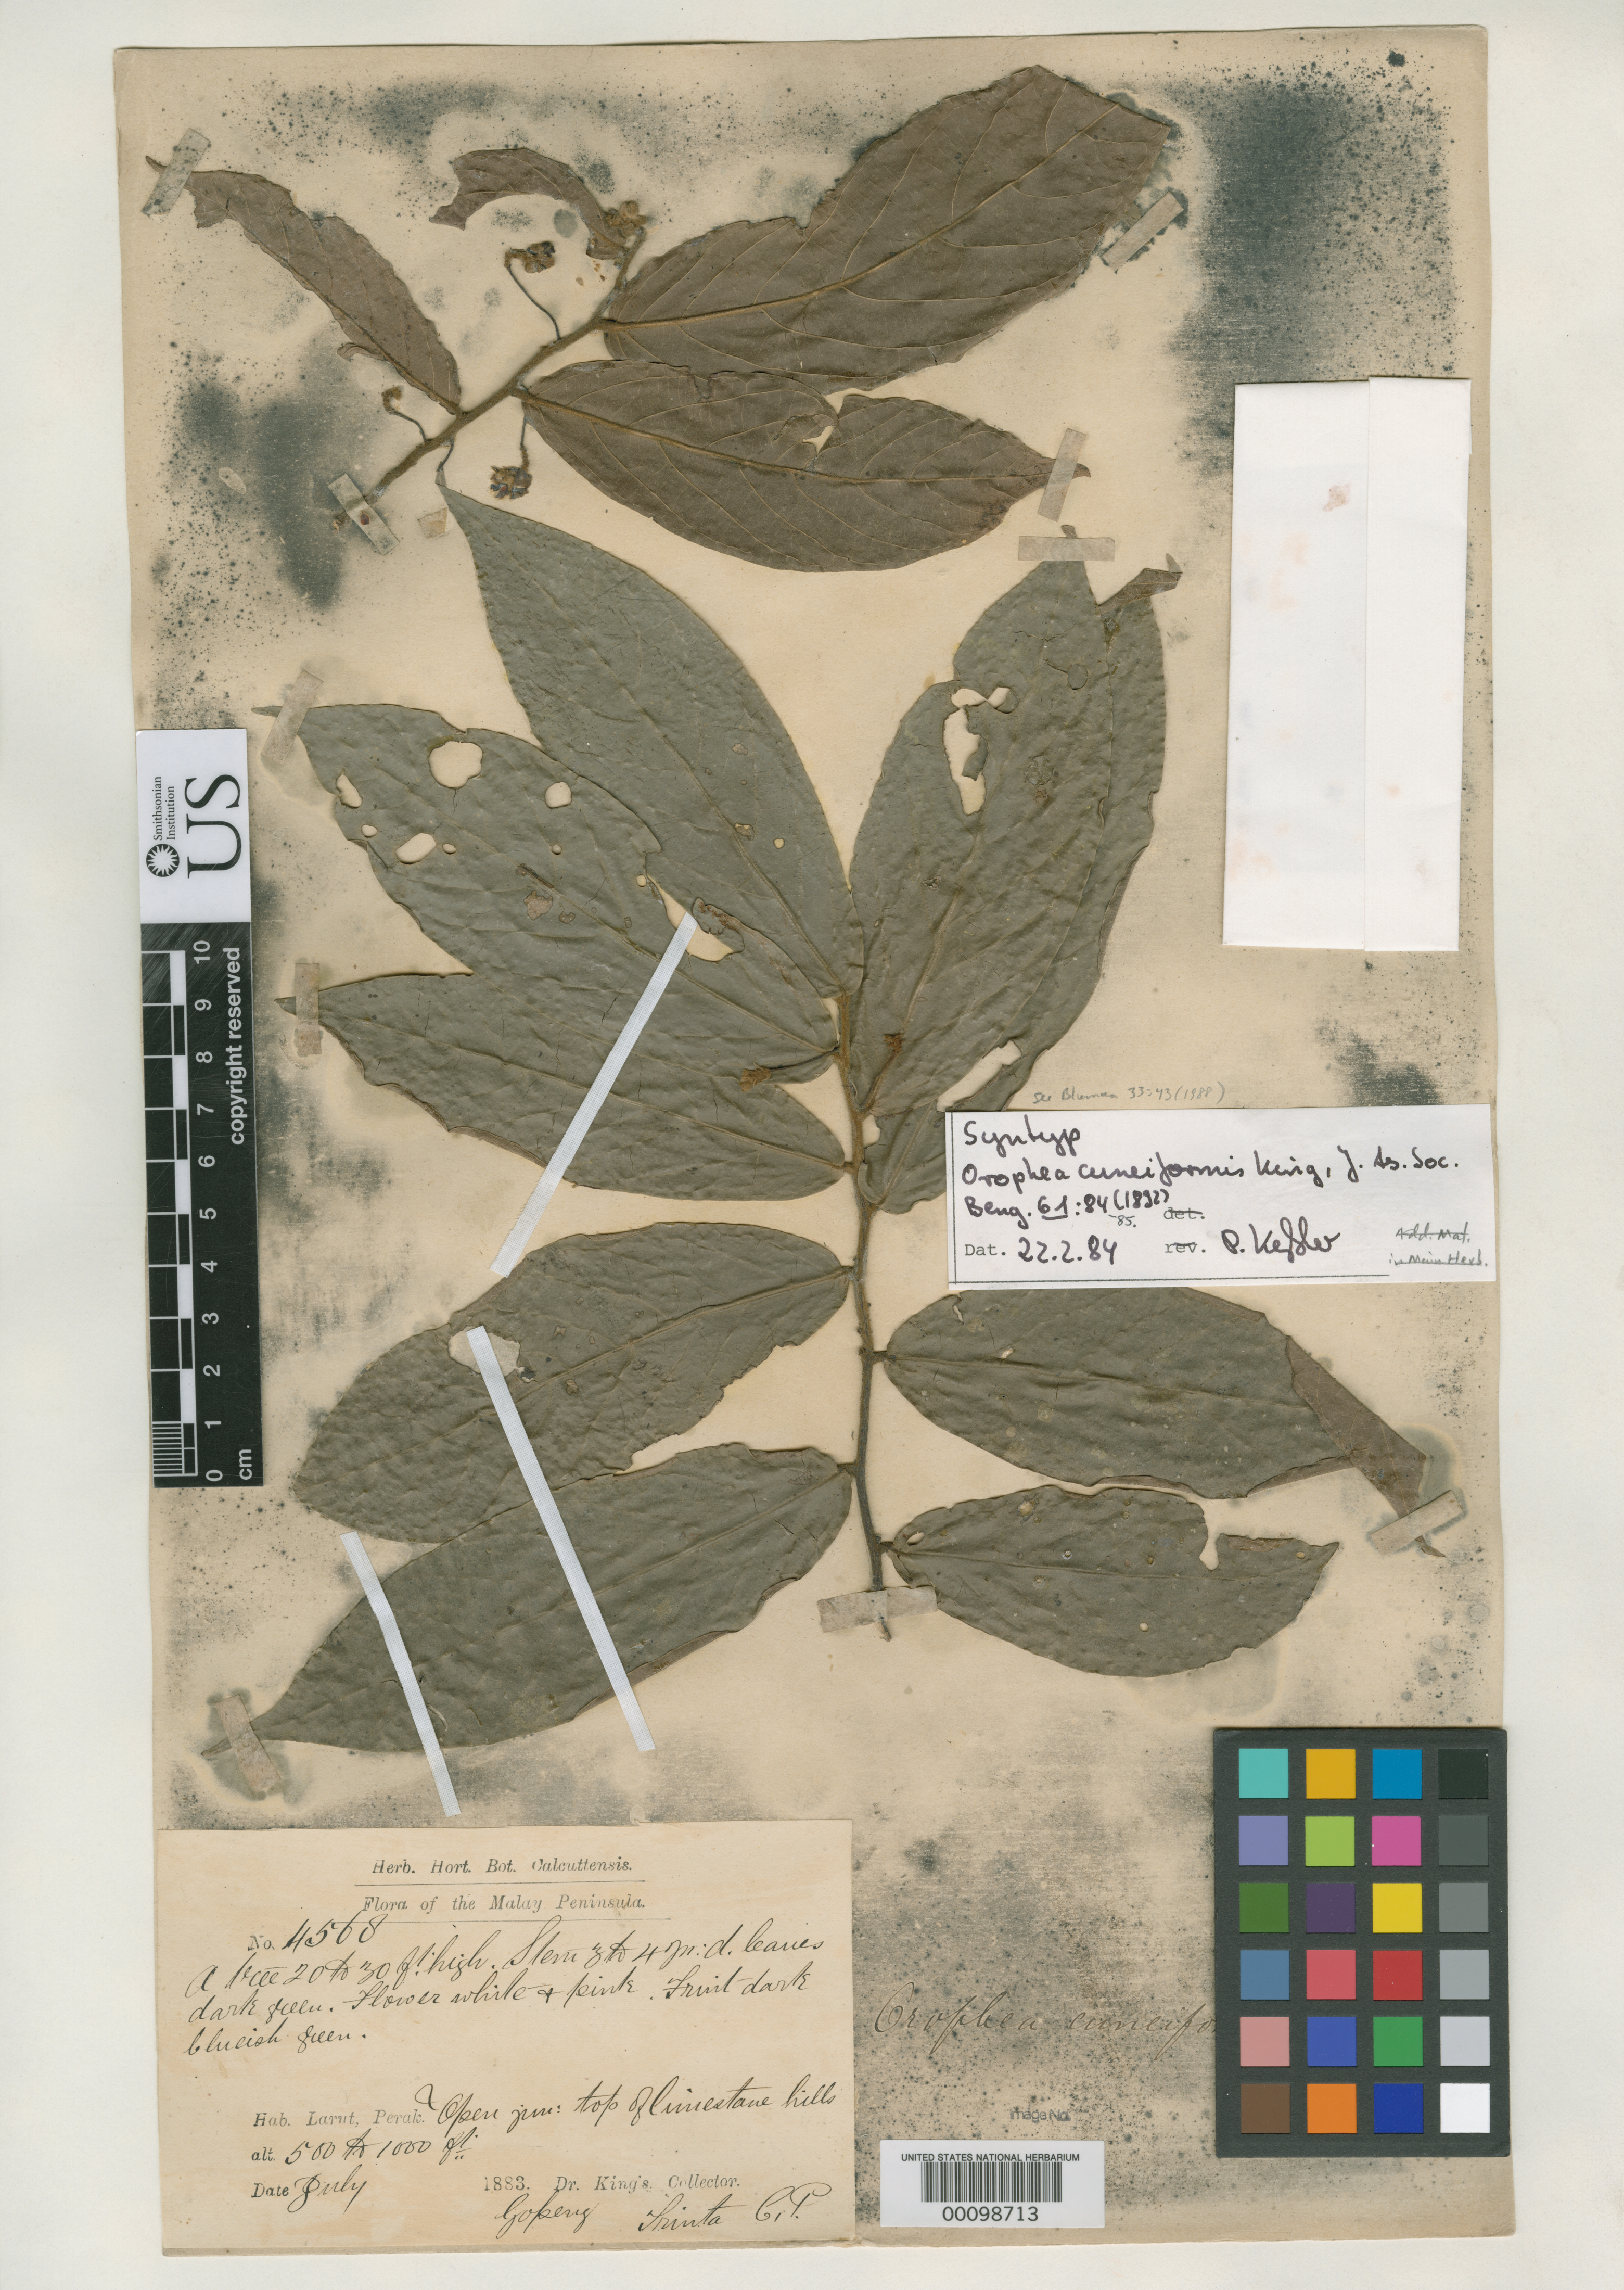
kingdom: Plantae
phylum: Tracheophyta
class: Magnoliopsida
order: Magnoliales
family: Annonaceae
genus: Orophea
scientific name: Orophea cuneiformis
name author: King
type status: Syntype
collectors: H. Kunstler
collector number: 4568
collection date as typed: Jul 1883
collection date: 1883-07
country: Malaysia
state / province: Perak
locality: Alt. 500-1000 ft. [Malay Peninsula]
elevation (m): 152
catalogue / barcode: US 227692